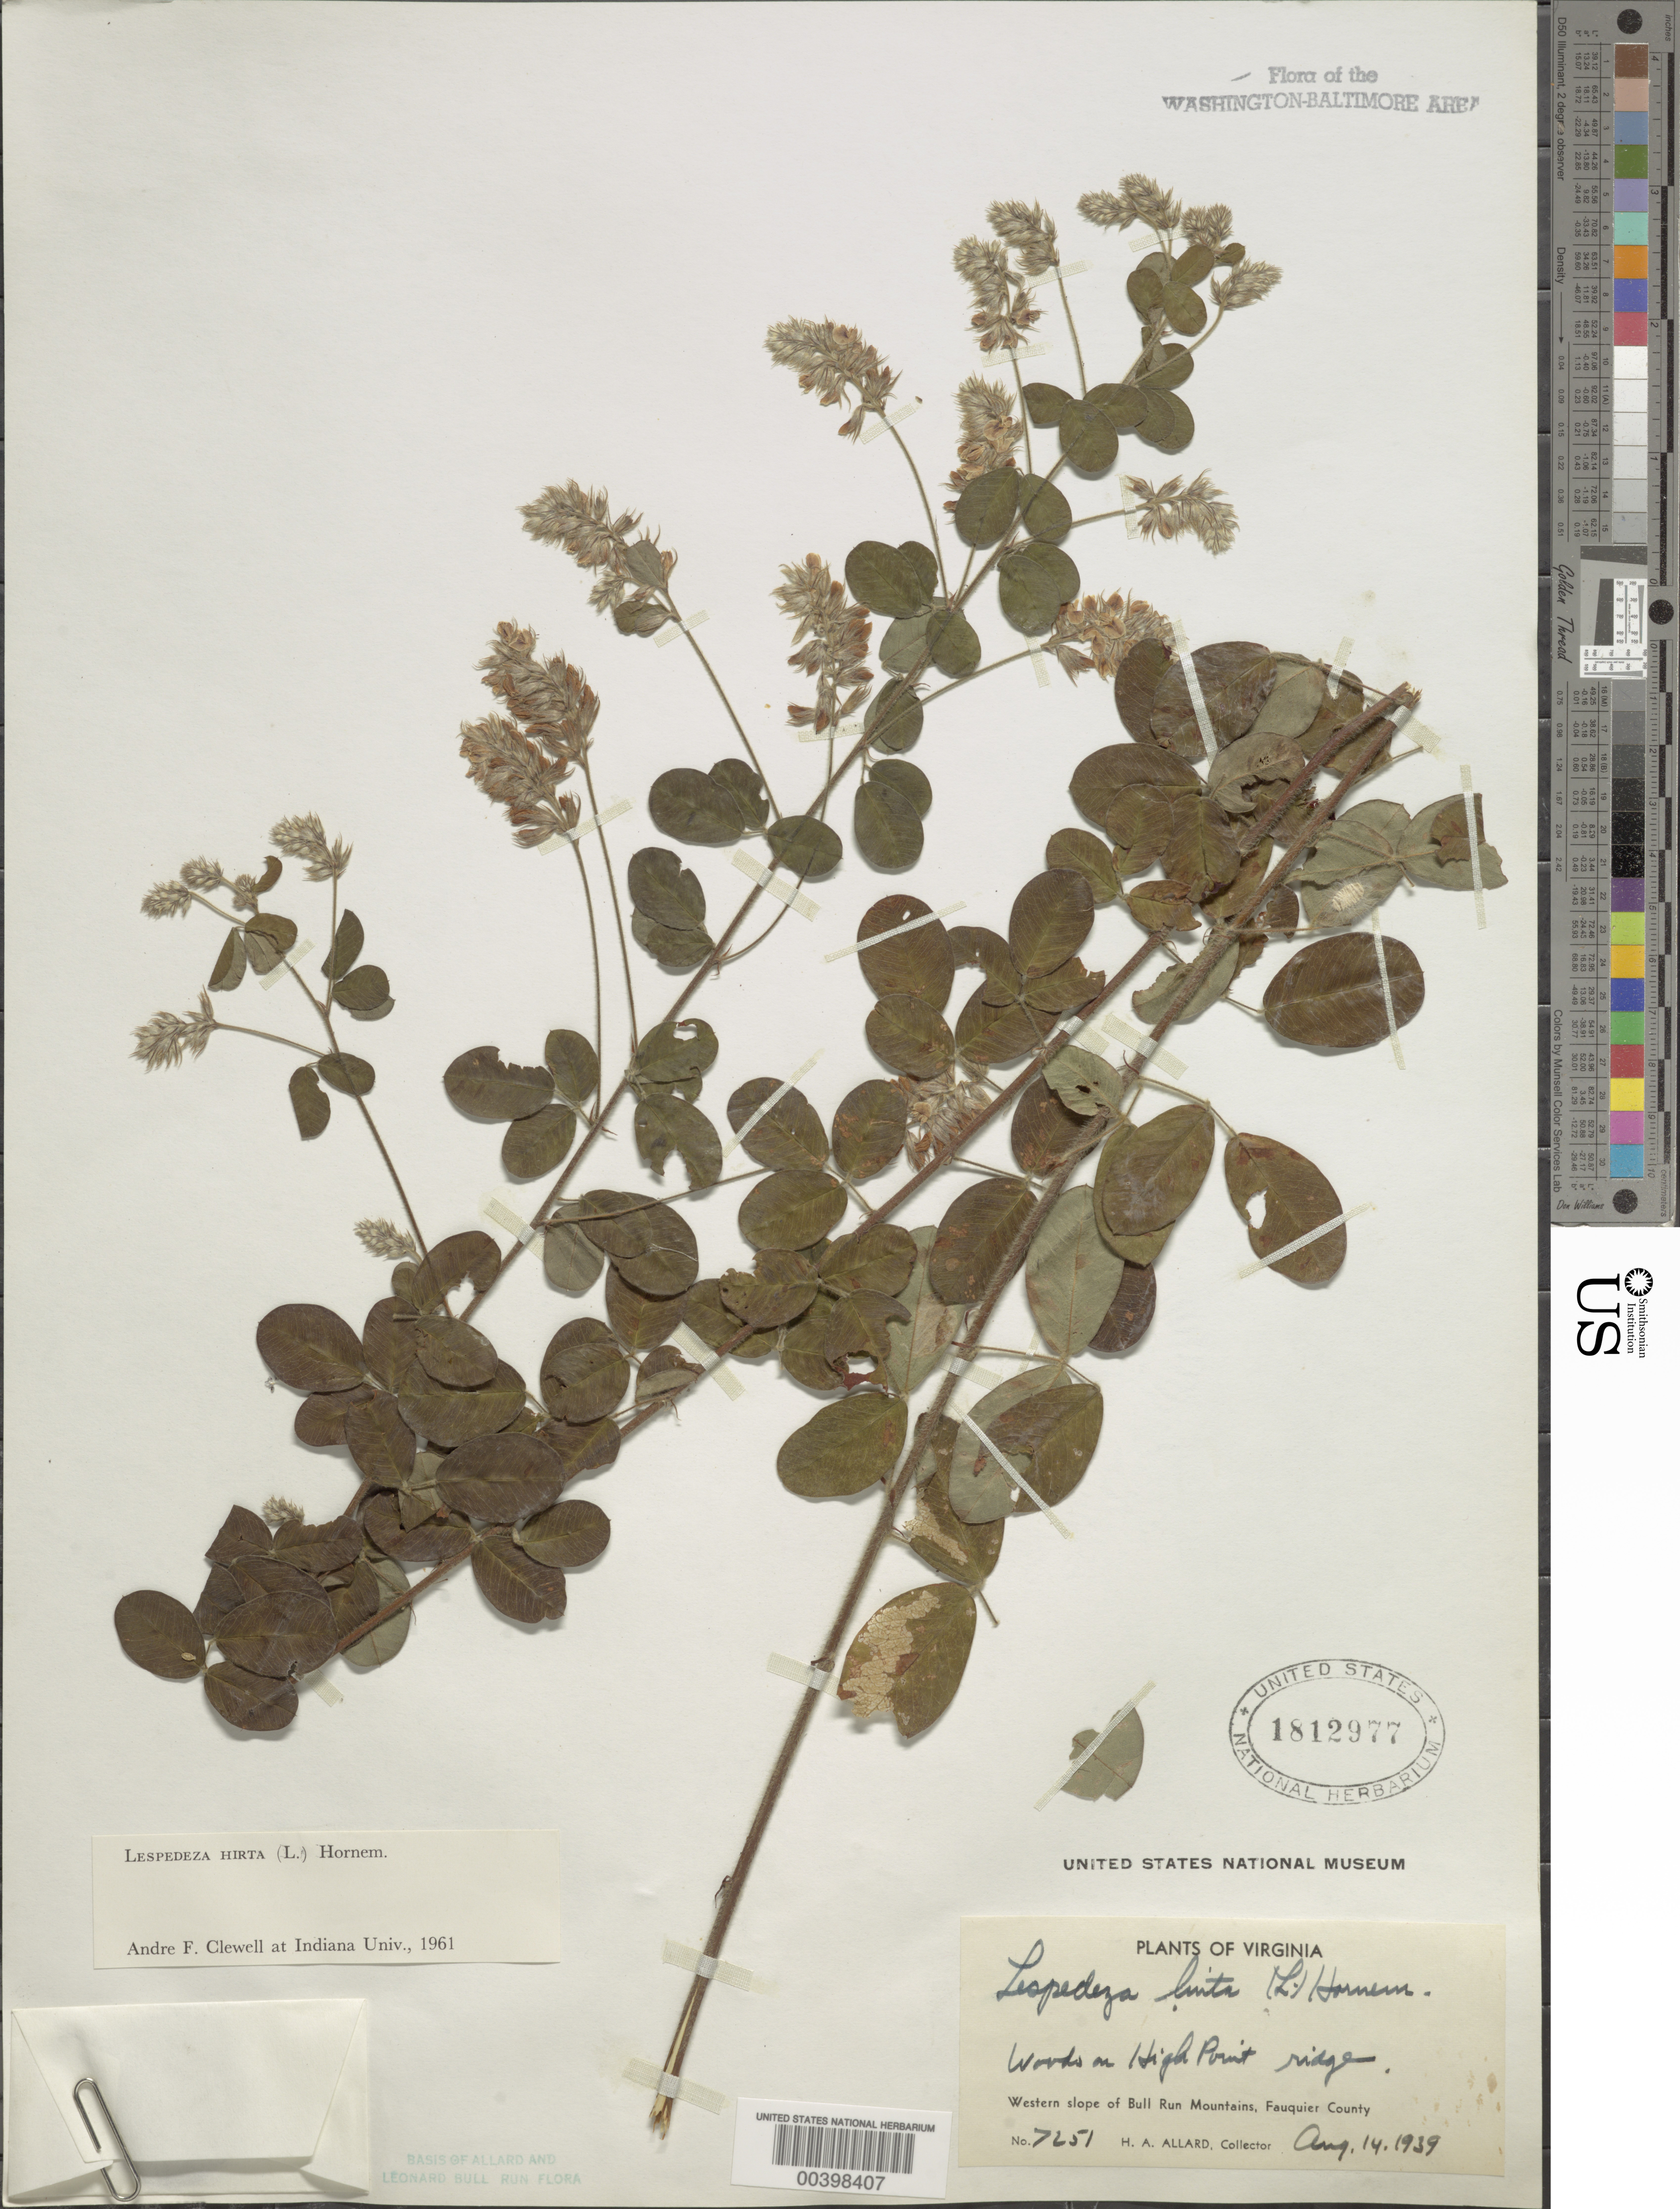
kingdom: Plantae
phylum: Tracheophyta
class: Magnoliopsida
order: Fabales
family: Fabaceae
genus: Lespedeza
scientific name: Lespedeza hirta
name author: (L.) Hornem.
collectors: H. A. Allard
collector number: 7251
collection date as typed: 14 Aug 1939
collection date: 1939-08-14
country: United States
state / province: Virginia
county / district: Fauquier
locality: High Point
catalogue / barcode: US 1812977